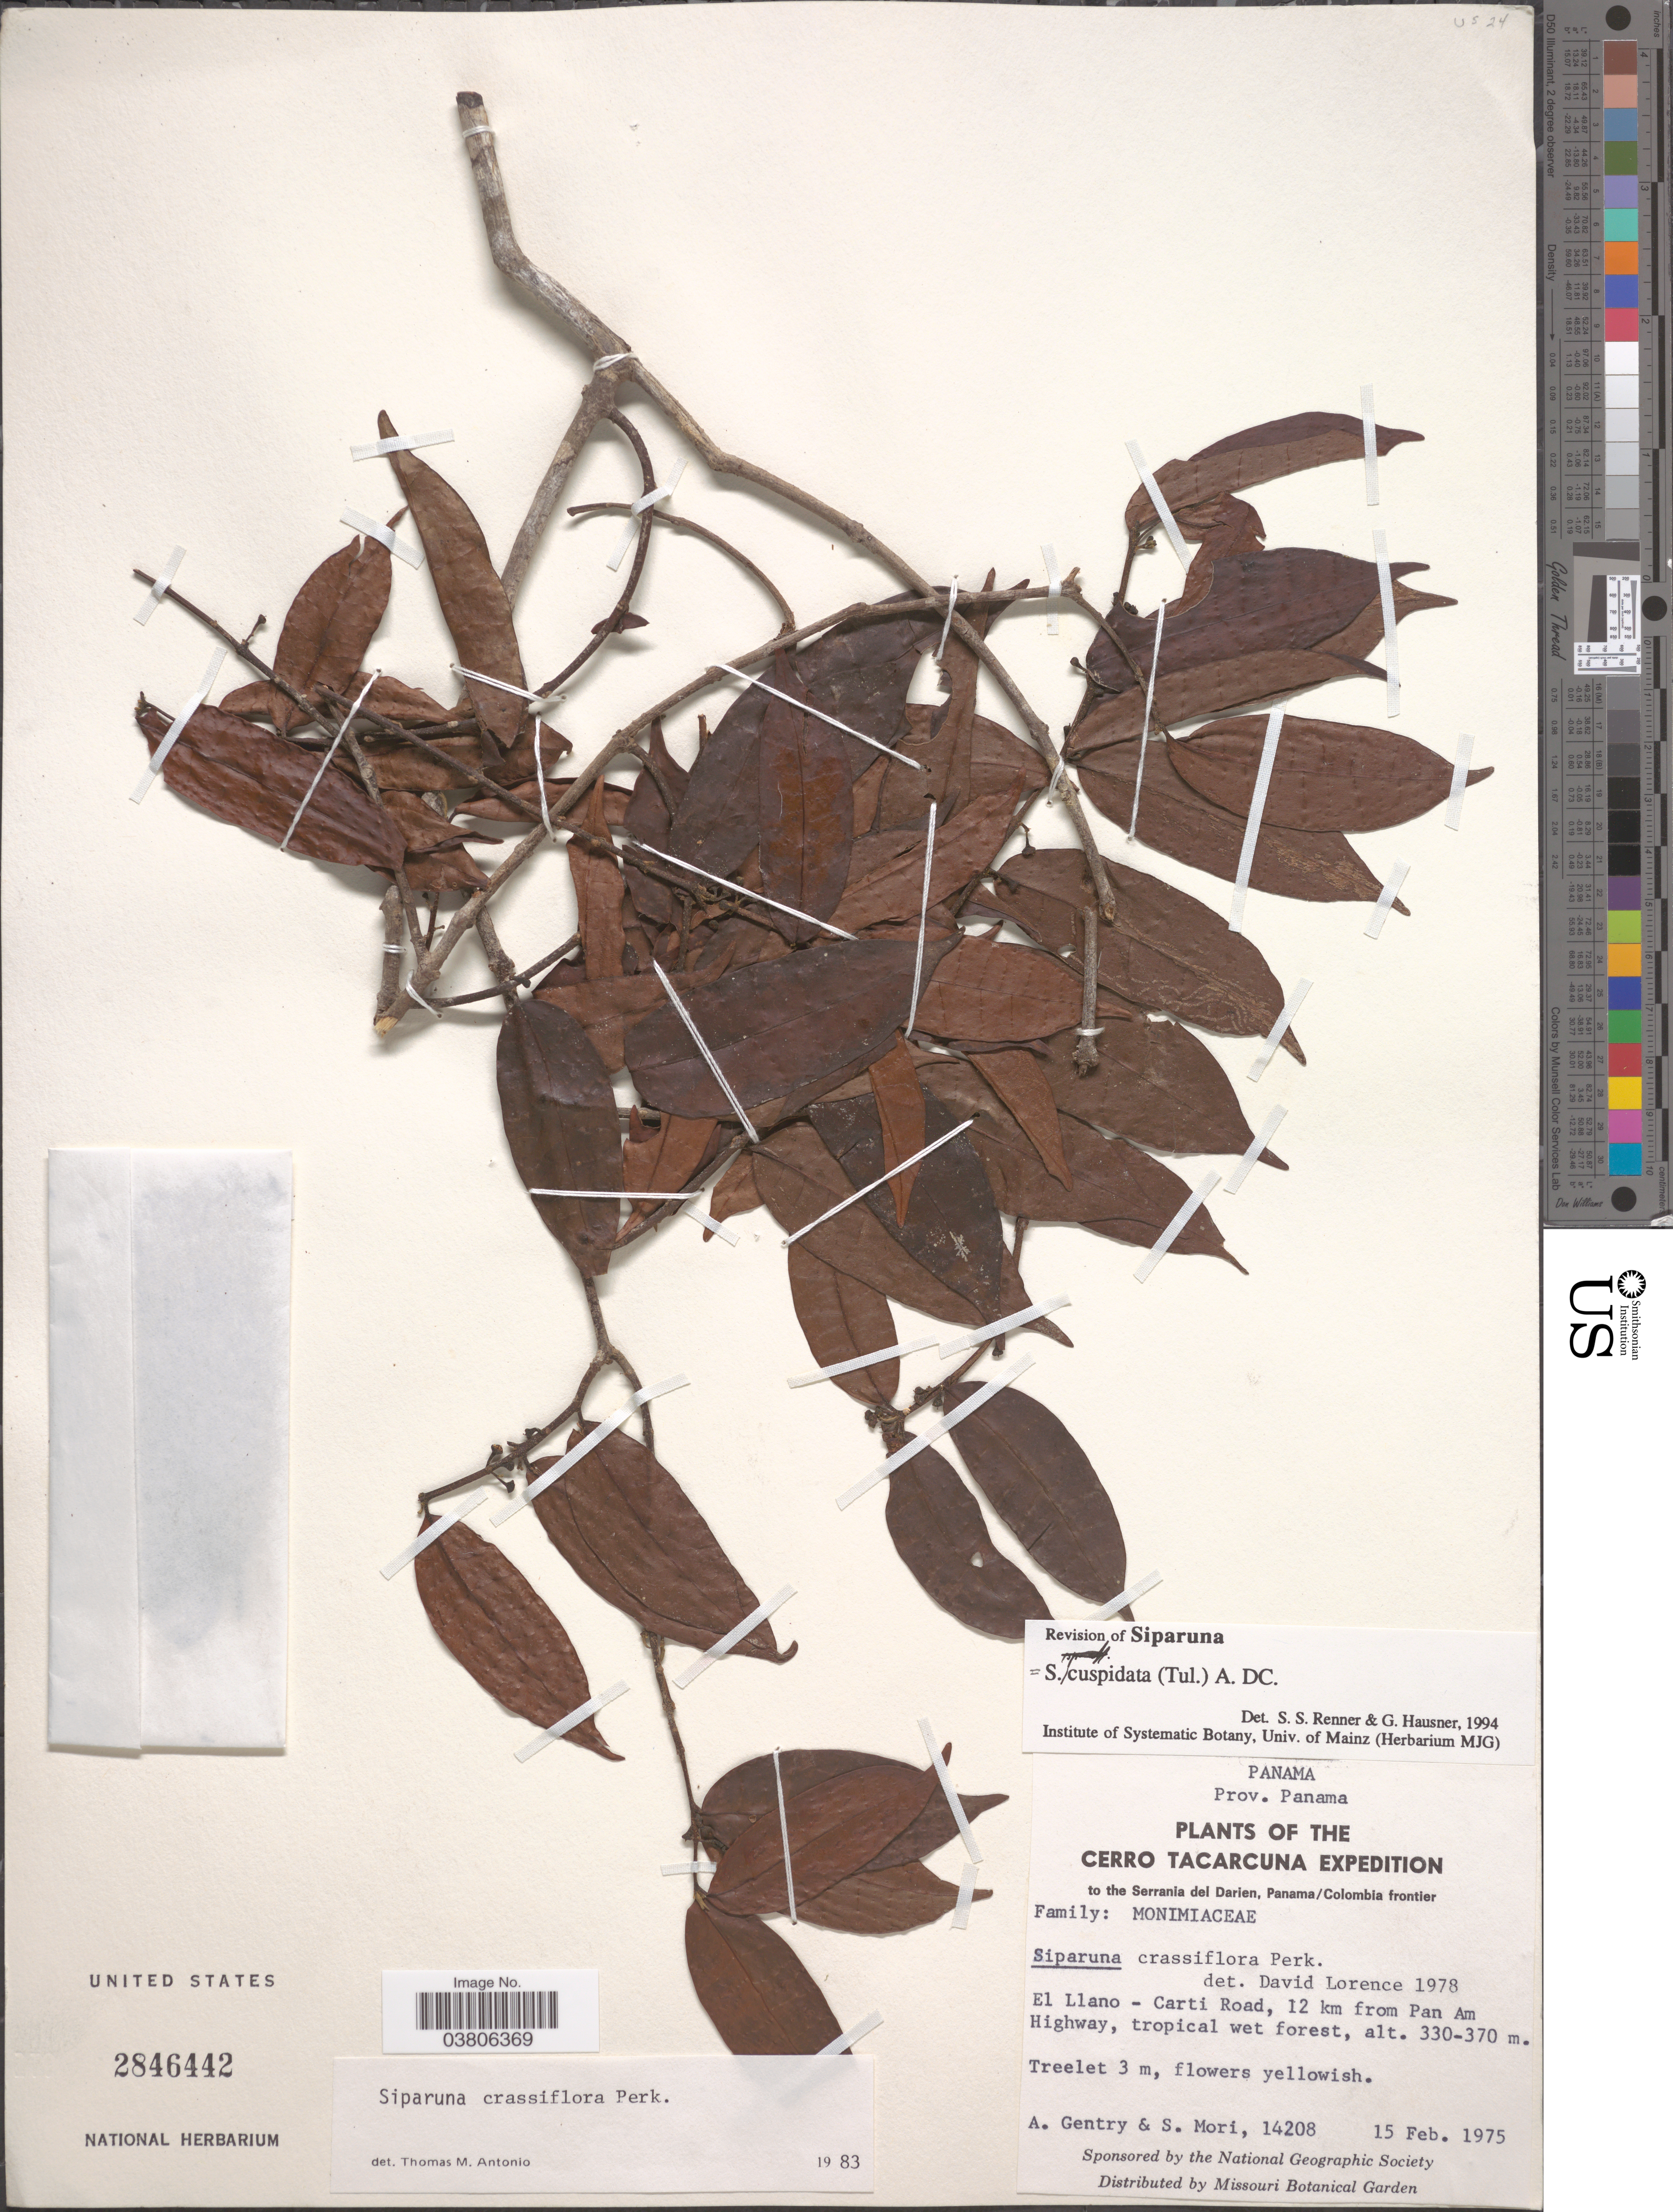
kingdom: Plantae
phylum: Tracheophyta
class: Magnoliopsida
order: Laurales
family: Siparunaceae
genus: Siparuna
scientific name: Siparuna cuspidata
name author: (Tul.) A. DC.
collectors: A. H. Gentry & S. Mori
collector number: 14208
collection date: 1975-02-15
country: Panama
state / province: Panamá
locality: The Cerro Tacarcuna Expedition [unsure placement] to the Serrania del Darien, Panama/Colombia frontier. El Llano - Carti Road, 12 km from Pan Am Highway.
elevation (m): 330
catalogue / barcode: US 2846442